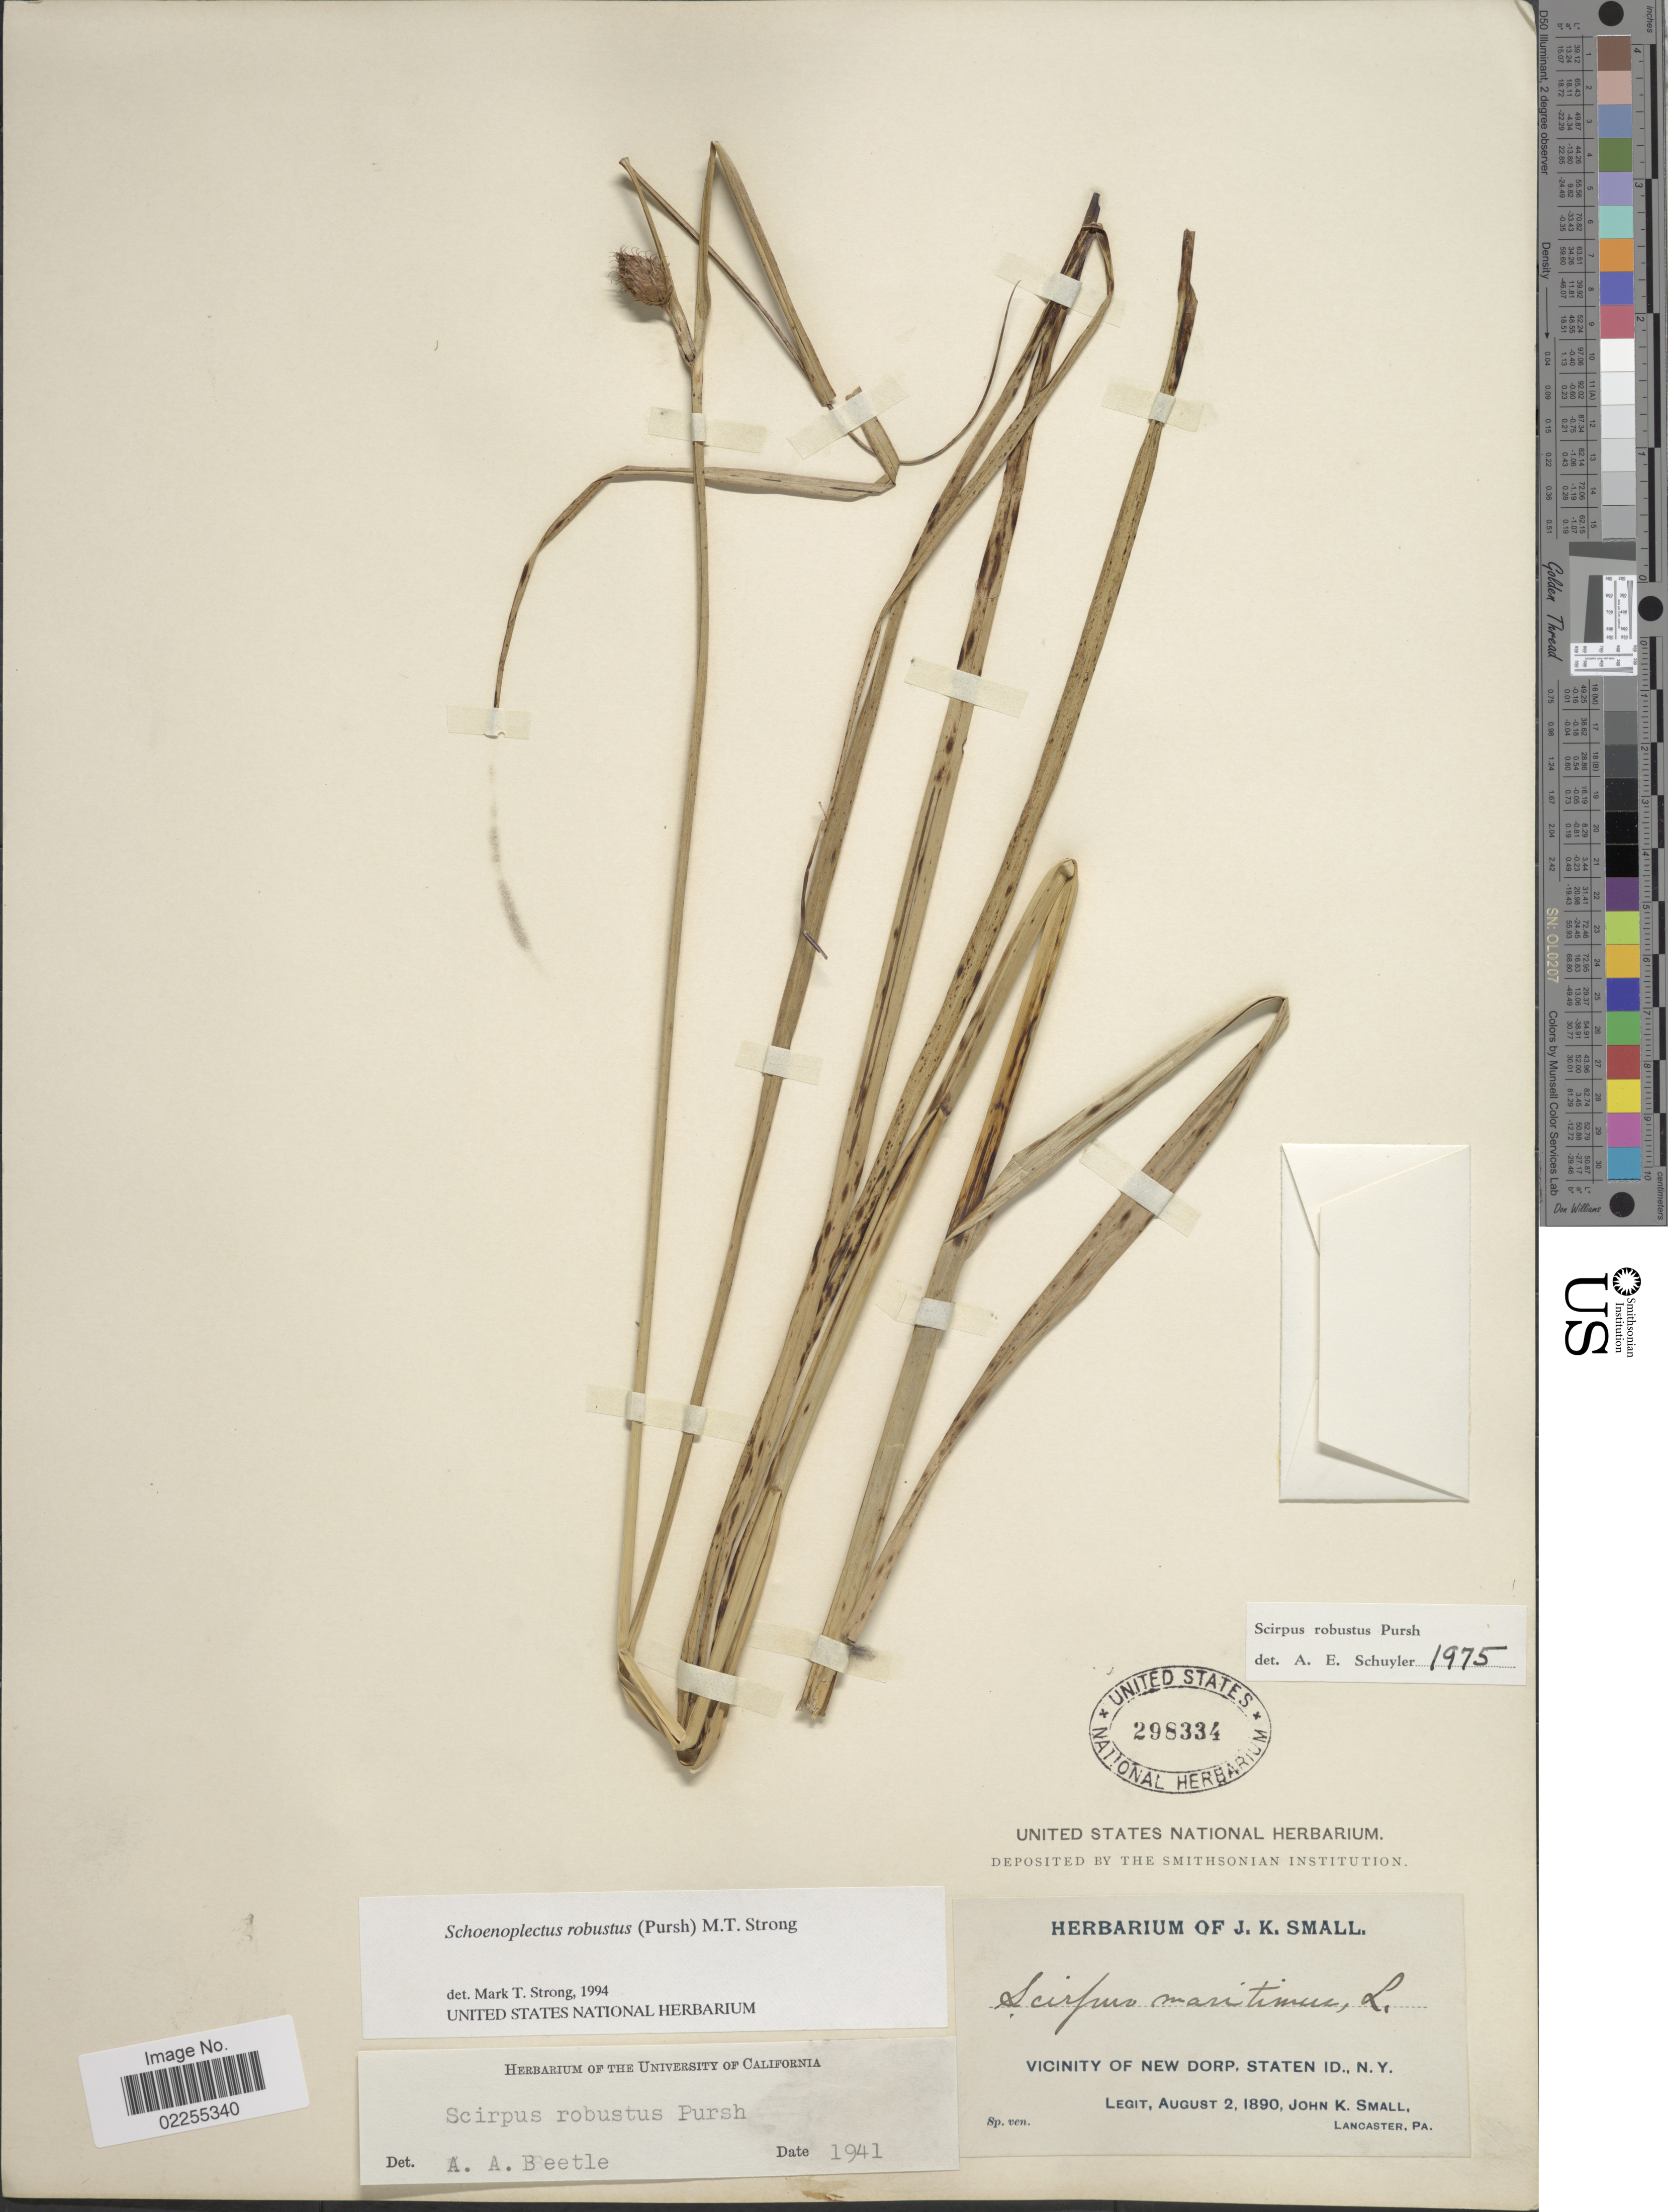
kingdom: Plantae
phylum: Tracheophyta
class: Liliopsida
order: Poales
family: Cyperaceae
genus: Bolboschoenus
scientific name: Bolboschoenus robustus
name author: (Pursh) Soják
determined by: Strong, M. T., (US), Smithsonian Institution - National Museum of Natural History (UNITED STATES)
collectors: J. K. Small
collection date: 1890-08-02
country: United States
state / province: New York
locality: Vicinity of New Dorp, Staten Id.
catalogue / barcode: US 298334